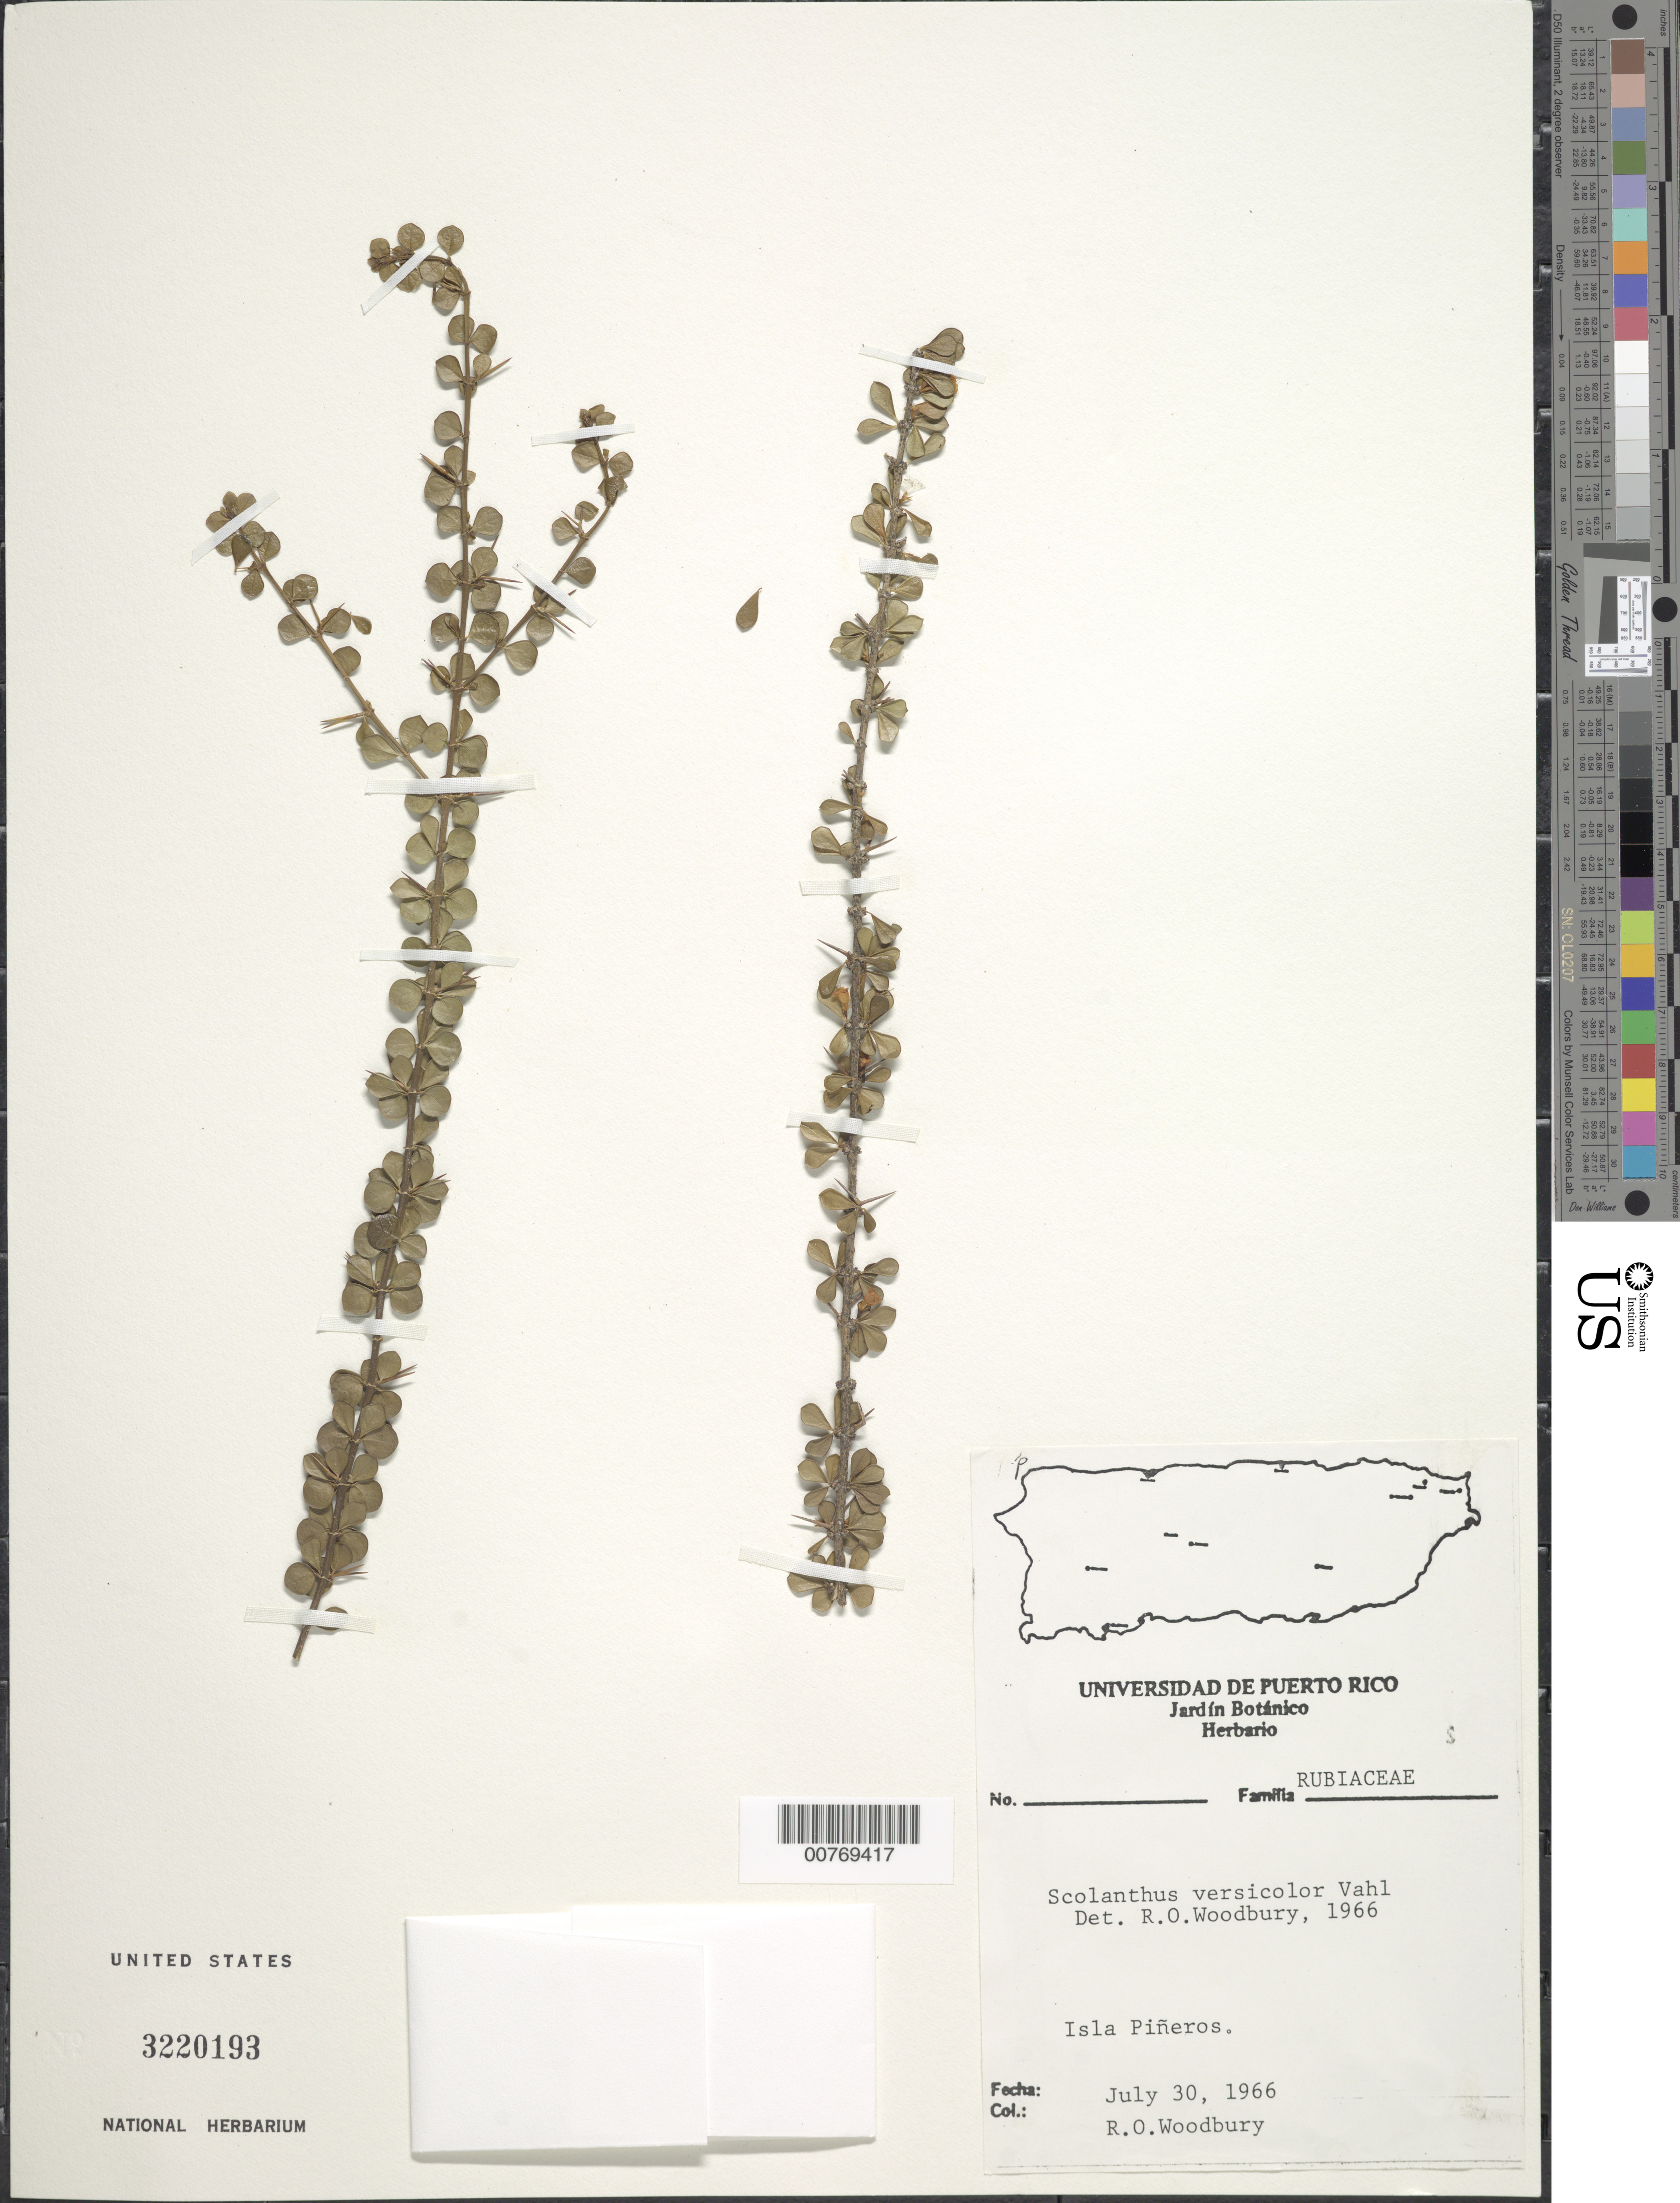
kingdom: Plantae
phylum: Tracheophyta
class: Magnoliopsida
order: Gentianales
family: Rubiaceae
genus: Scolosanthus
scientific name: Scolosanthus versicolor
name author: Vahl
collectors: R. O. Woodbury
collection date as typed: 30 Jul 1966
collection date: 1966-07-30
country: Puerto Rico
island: Piñeros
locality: Isla Piñeros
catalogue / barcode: US 3220193